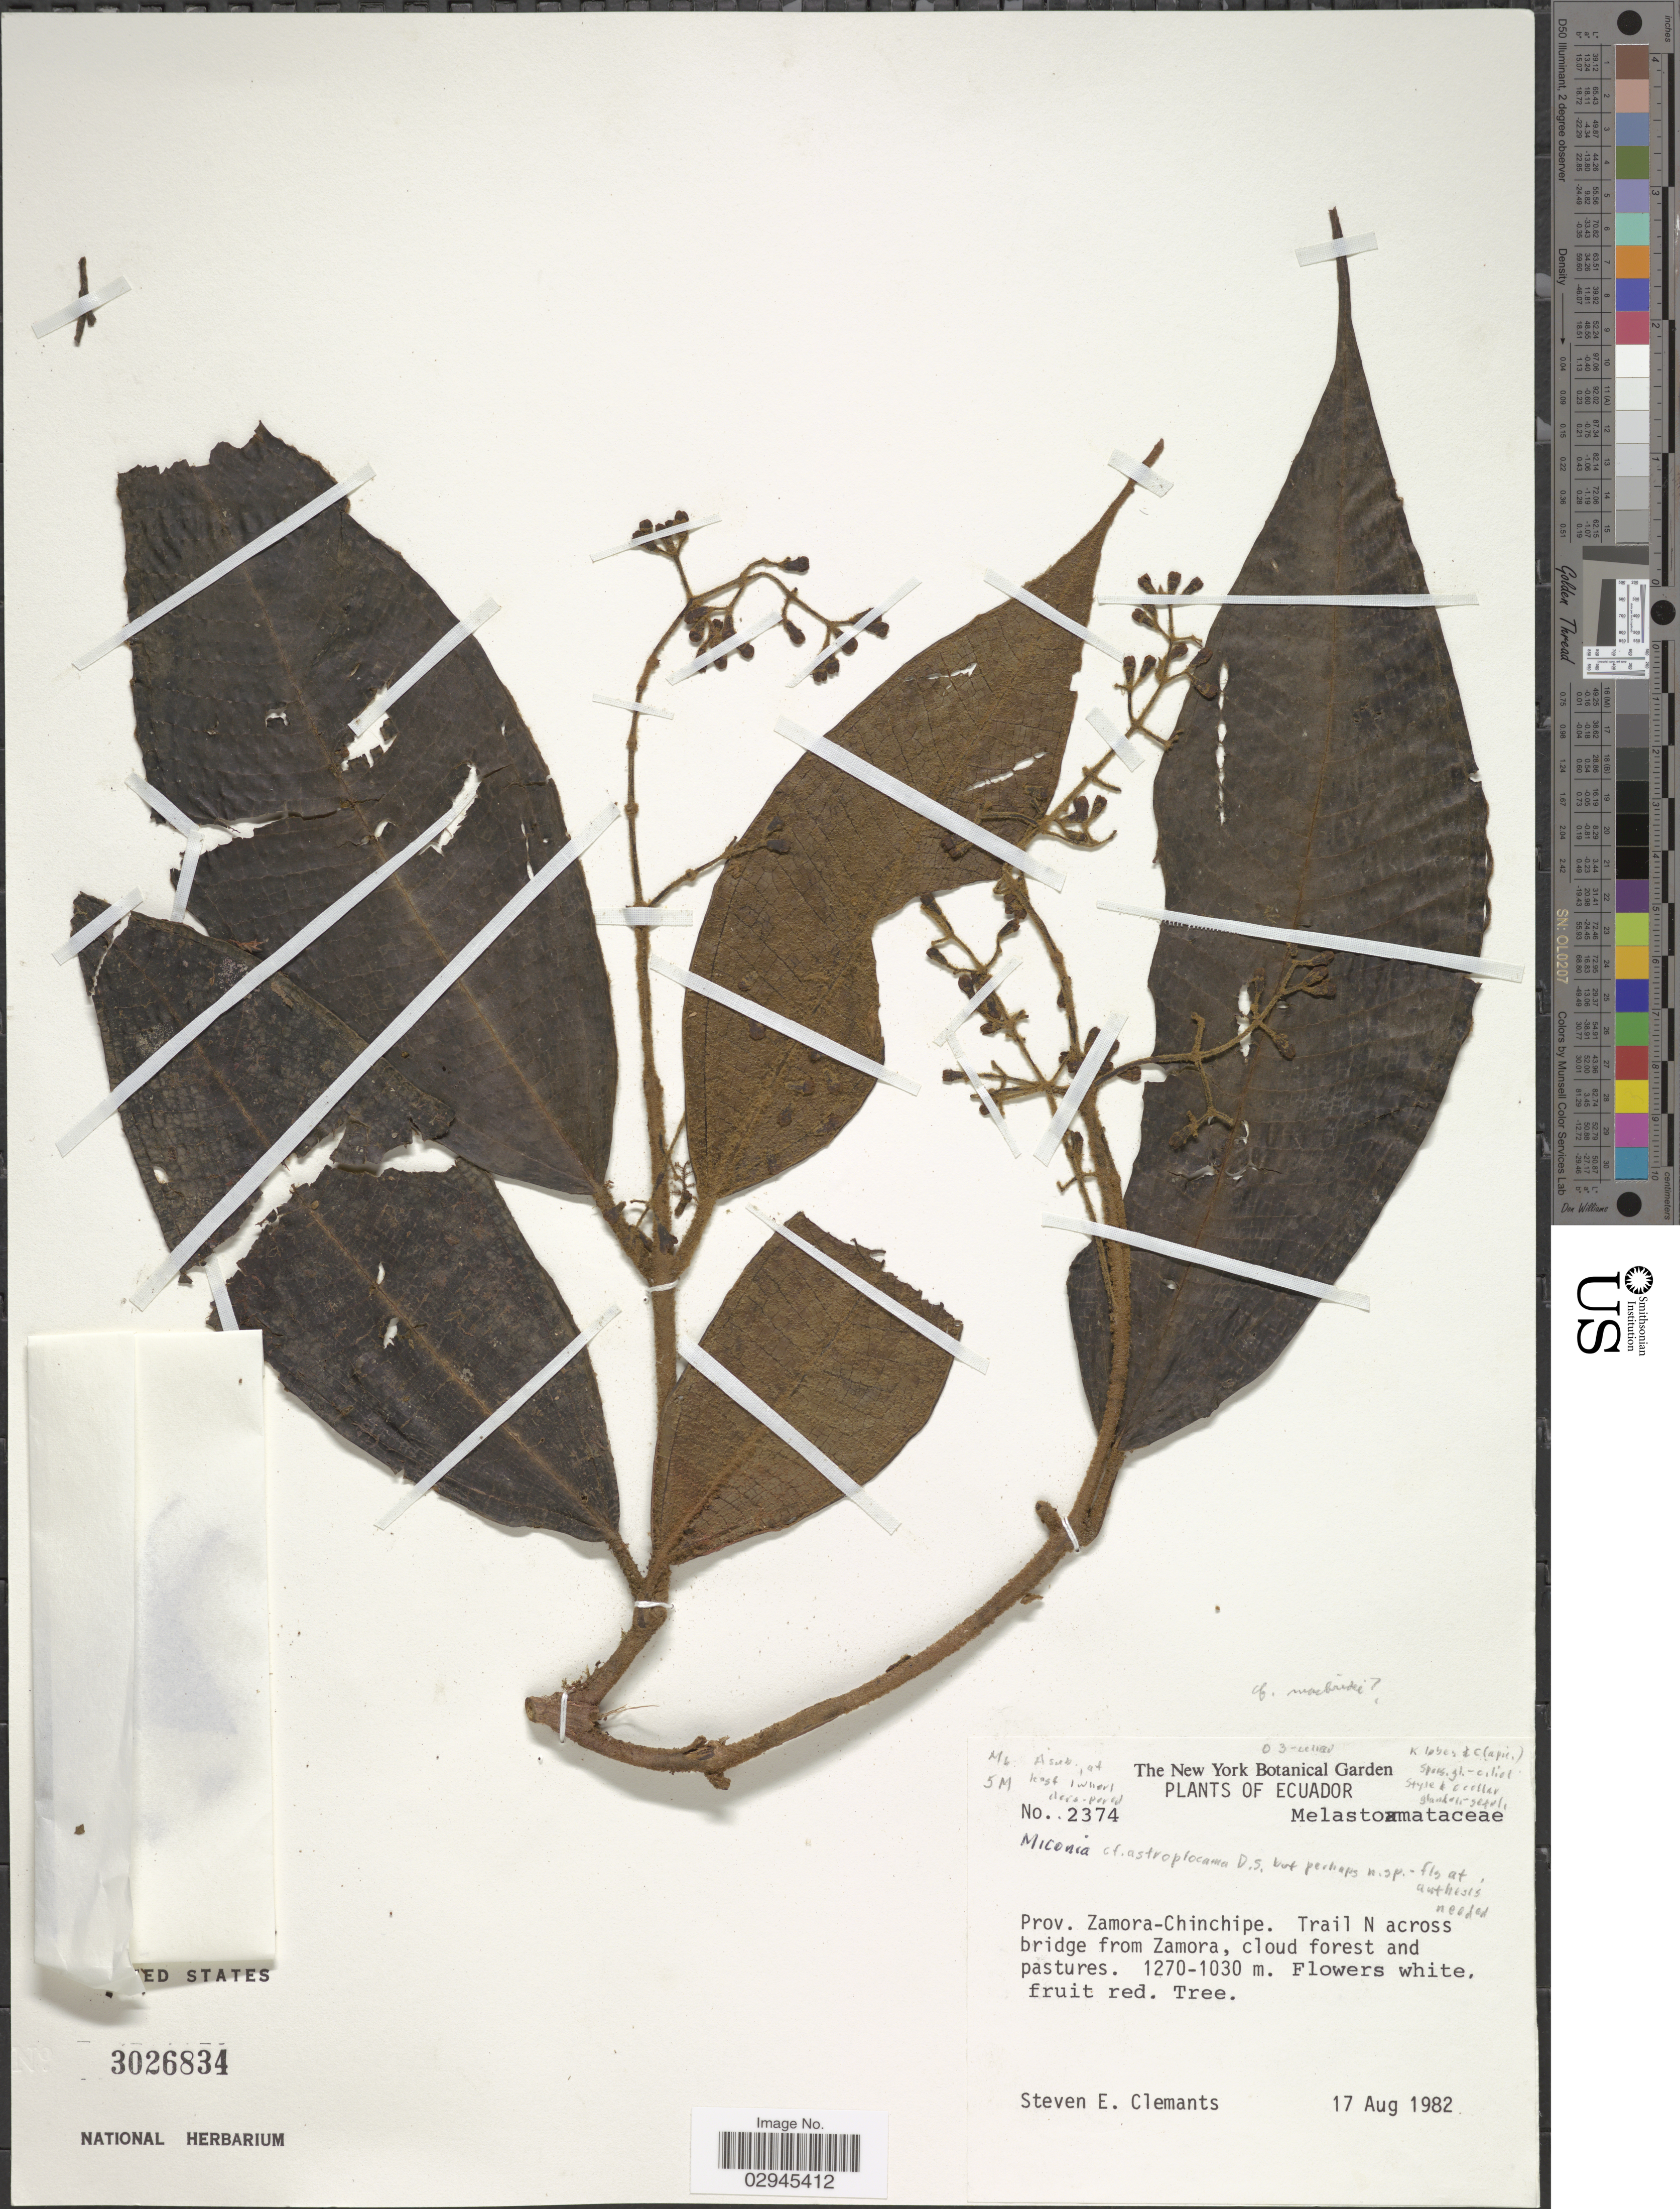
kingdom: Plantae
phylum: Tracheophyta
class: Magnoliopsida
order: Myrtales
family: Melastomataceae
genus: Miconia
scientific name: Miconia sp.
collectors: S. Clemants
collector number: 2374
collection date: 1982-08-17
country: Ecuador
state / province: Zamora-Chinchipe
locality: Trail N across bridge from Zamora, cloud forest and pastures.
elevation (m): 1030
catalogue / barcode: US 3026834